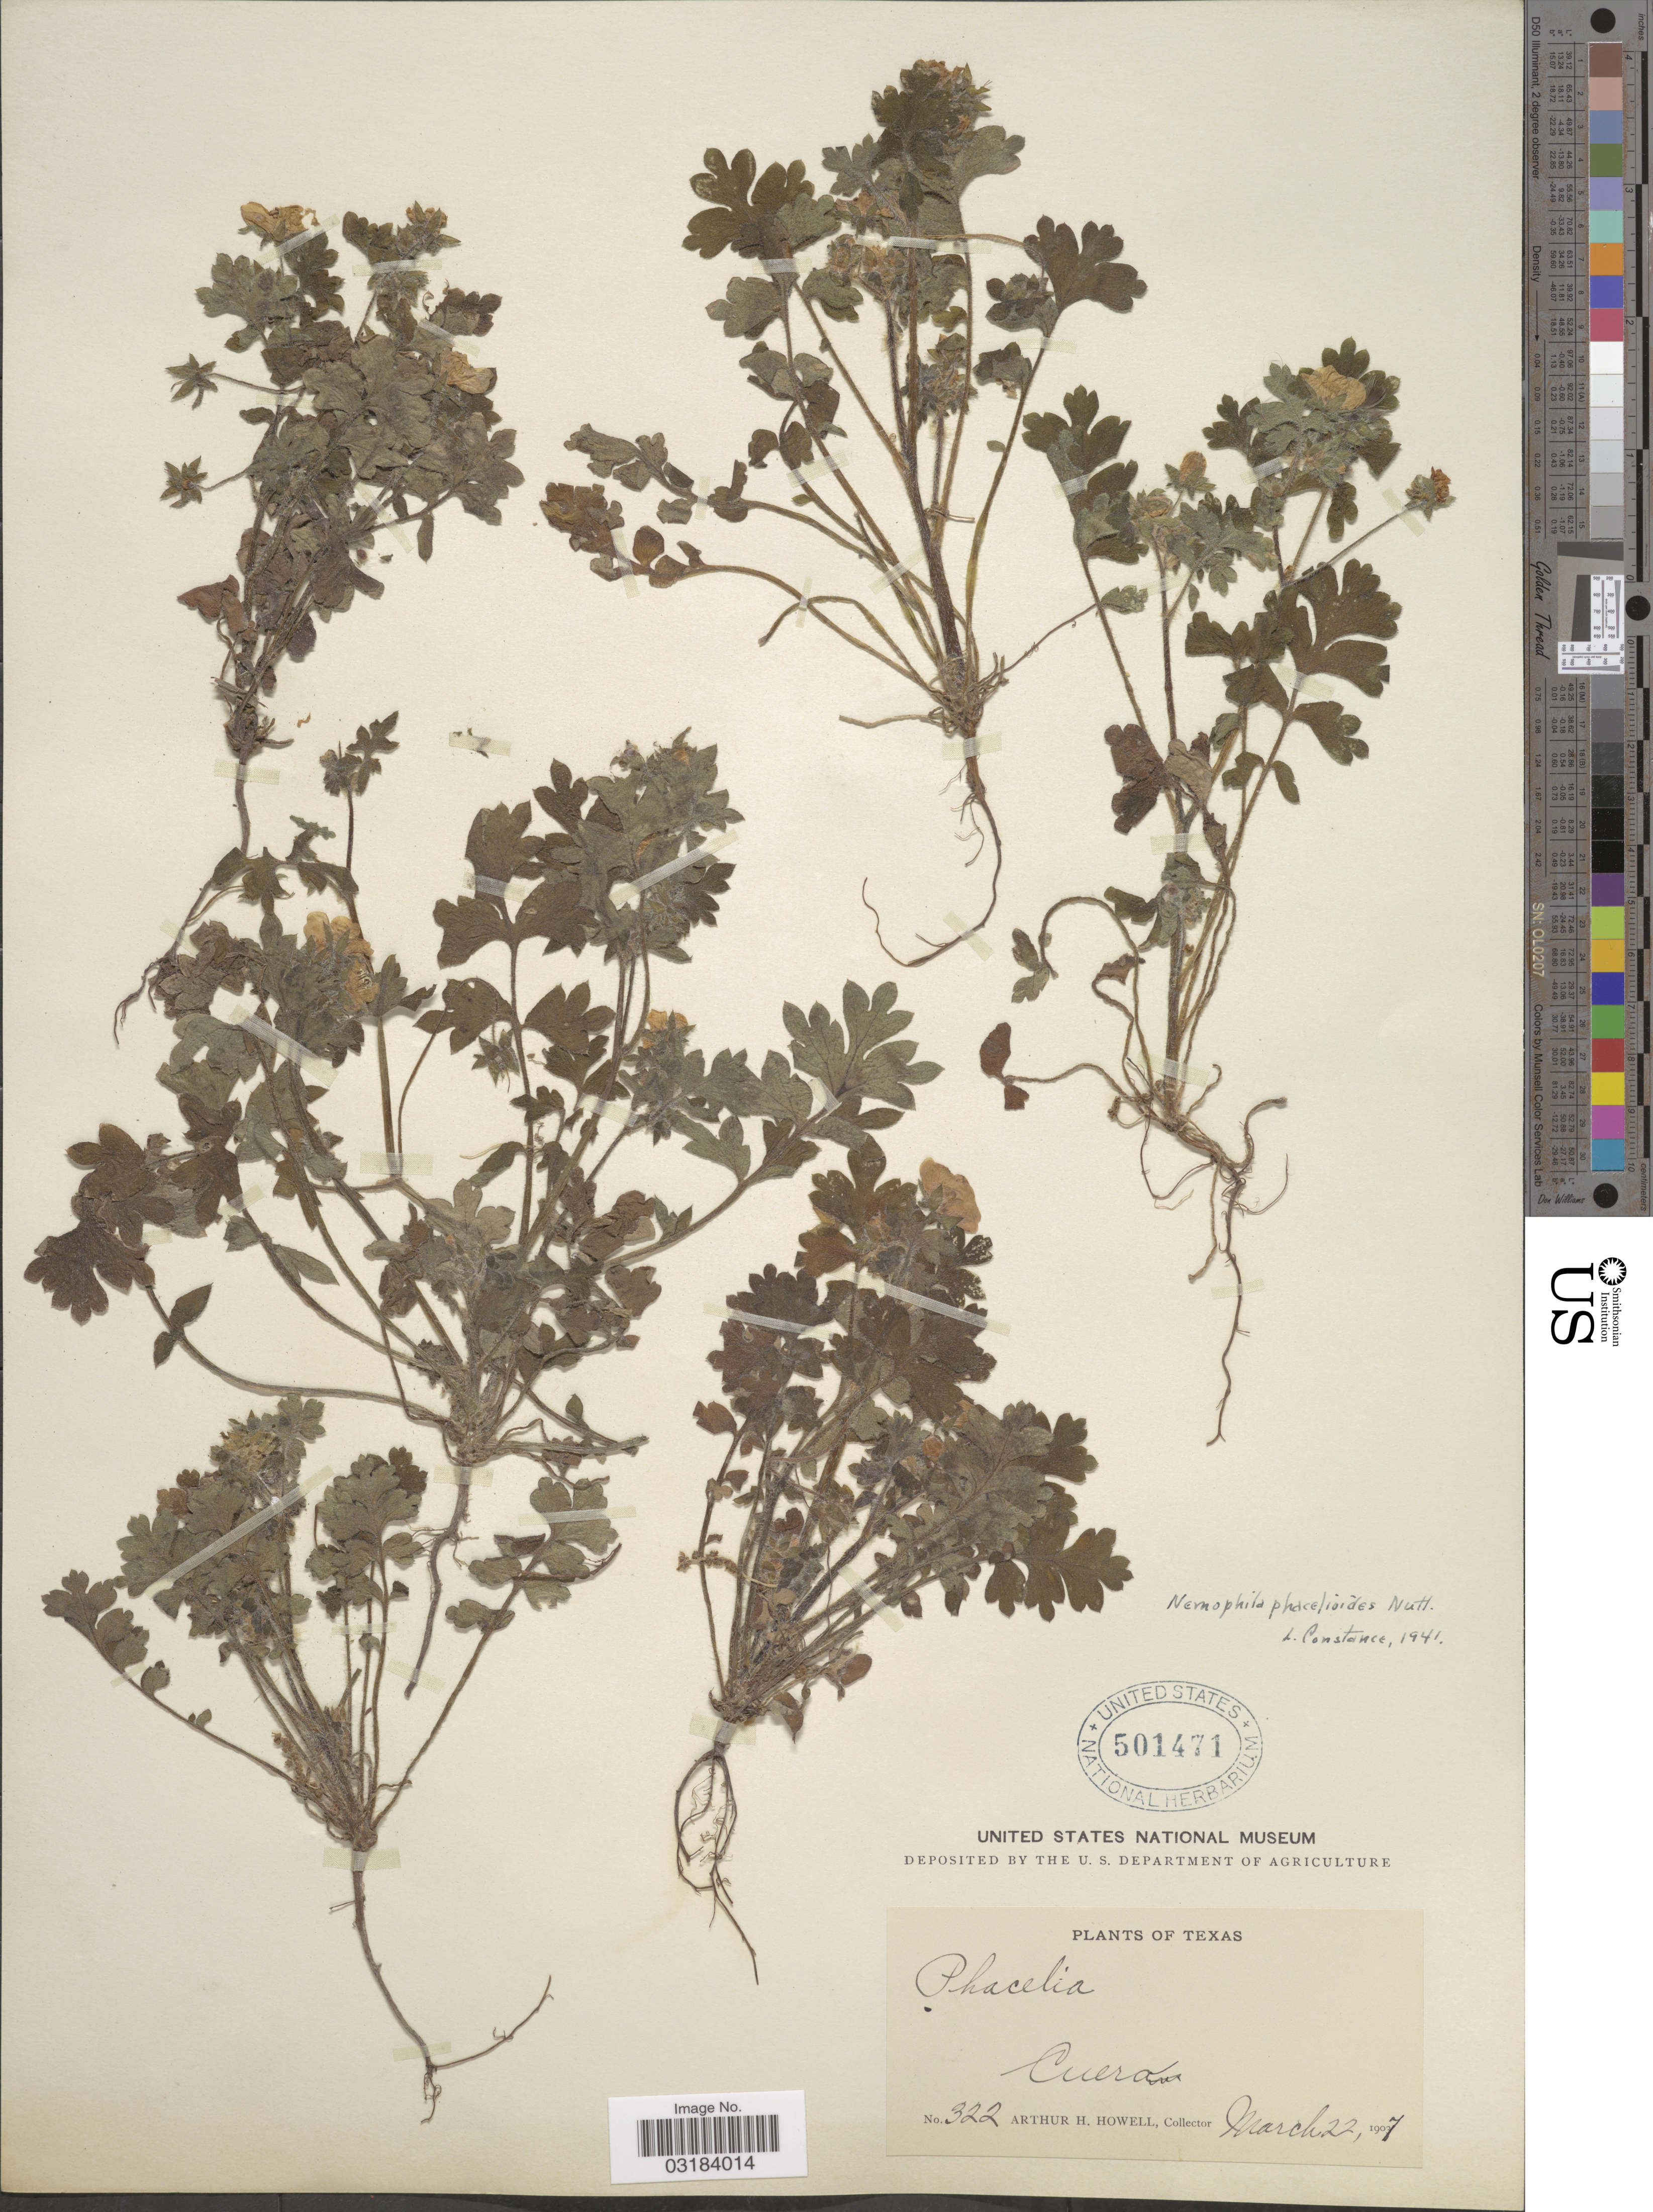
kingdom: Plantae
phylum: Tracheophyta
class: Magnoliopsida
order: Boraginales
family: Hydrophyllaceae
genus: Nemophila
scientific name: Nemophila phacelioides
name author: W.P.C. Barton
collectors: A. H. Howell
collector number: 322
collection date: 1907-03-22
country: United States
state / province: Texas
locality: Cuero.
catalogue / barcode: US 501471